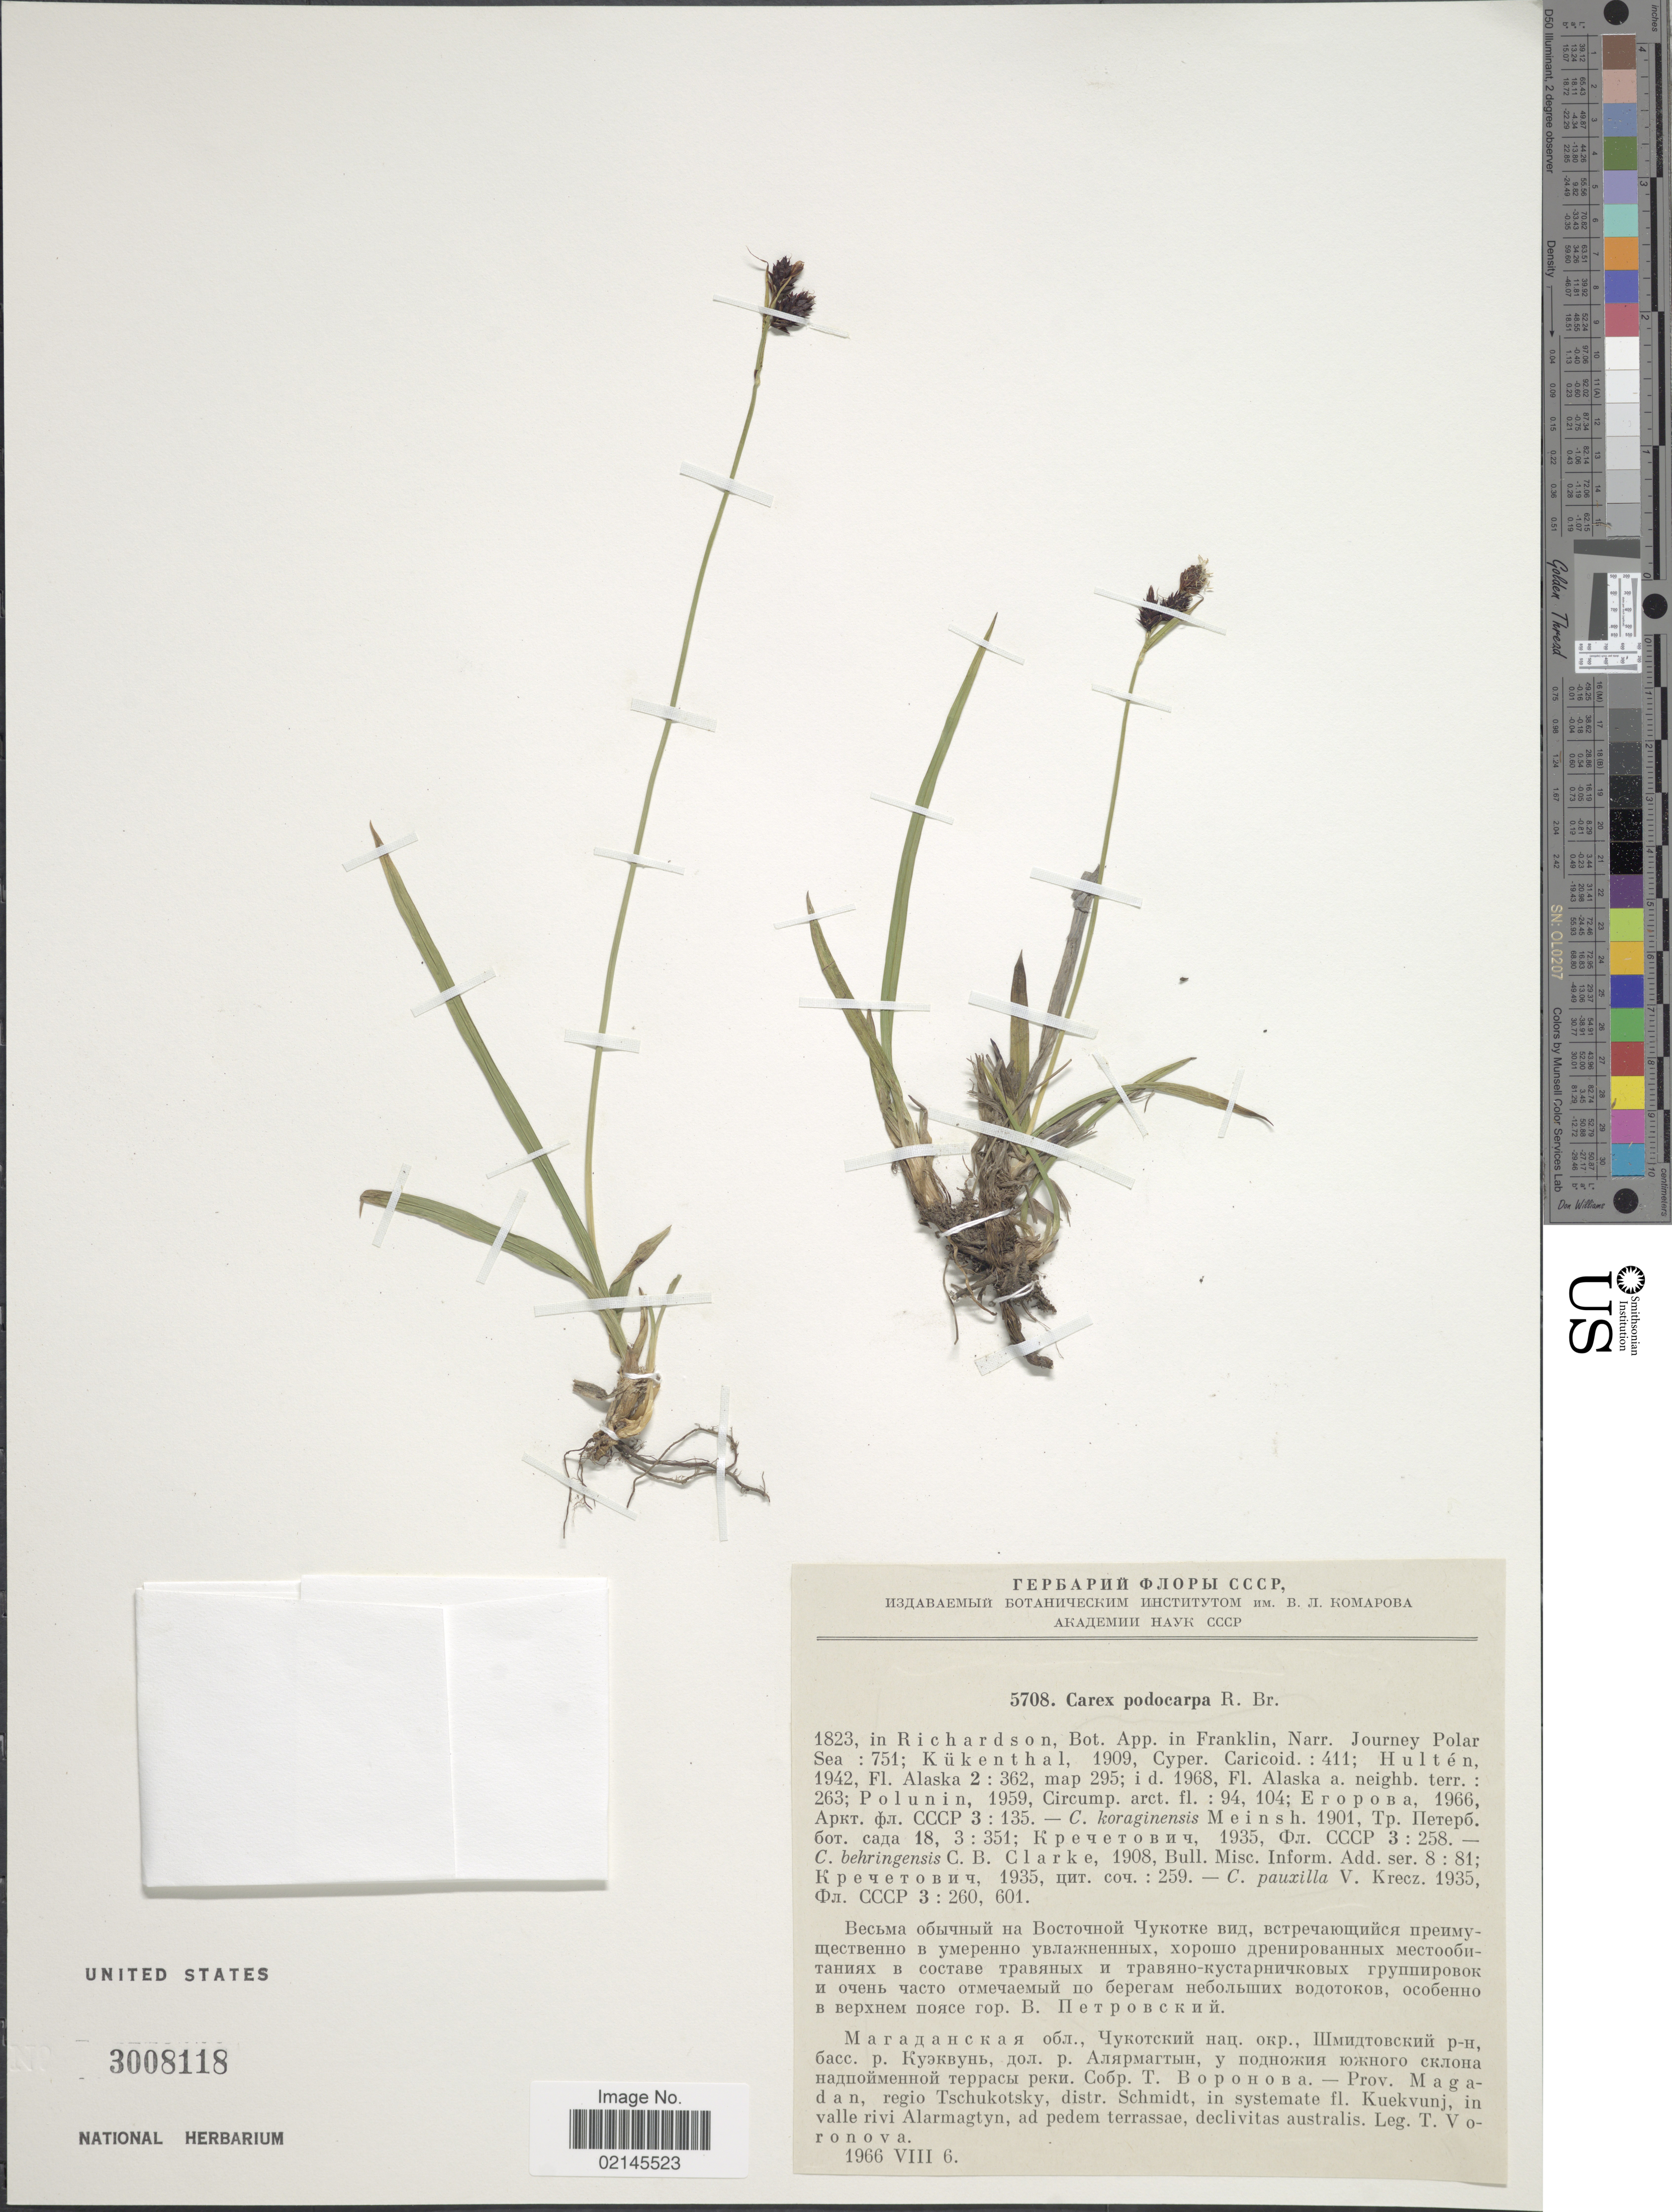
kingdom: Plantae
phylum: Tracheophyta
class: Liliopsida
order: Poales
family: Cyperaceae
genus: Carex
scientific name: Carex podocarpa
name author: R. Br.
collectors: T. Voronova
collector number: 5708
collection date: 1966-08-06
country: Russian Federation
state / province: Magadan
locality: Regio Tschukotsky, distr. Schmidt, fl. Kuekvunj, valle rivi Alarmagtyn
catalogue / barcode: US 3008118